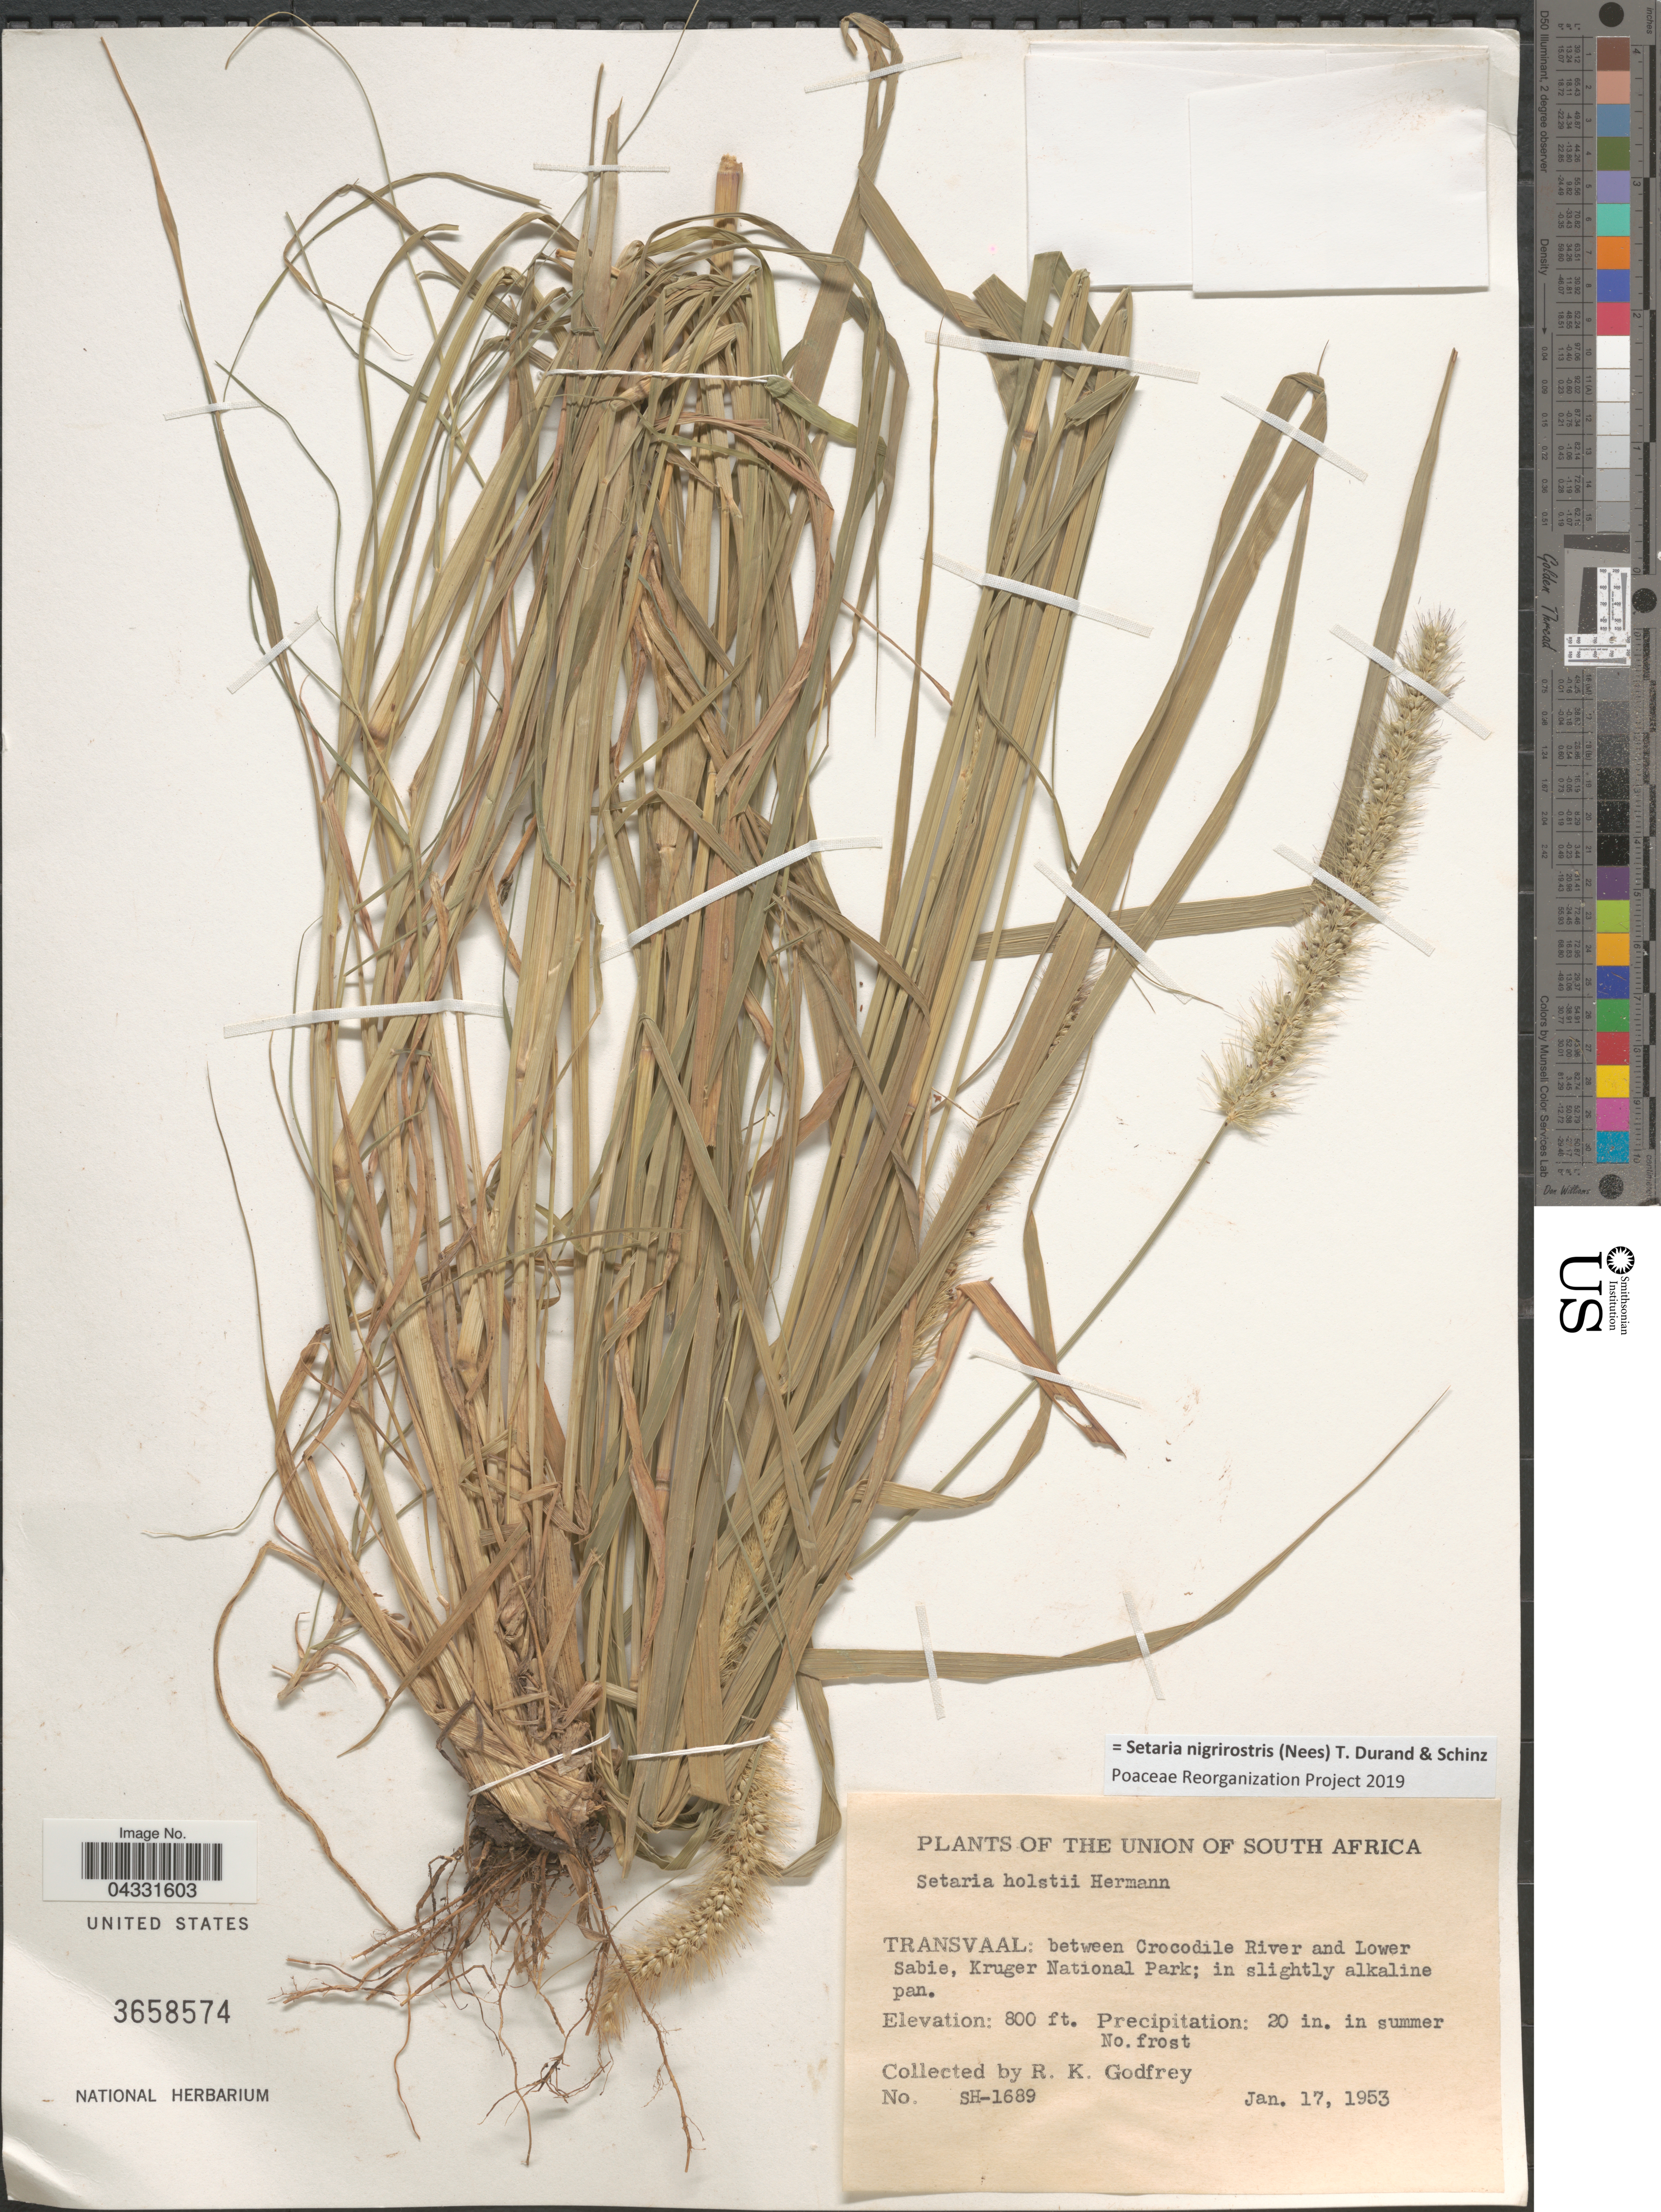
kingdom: Plantae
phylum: Tracheophyta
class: Liliopsida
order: Poales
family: Poaceae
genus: Setaria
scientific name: Setaria nigrirostris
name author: (Nees) Durand & Schinz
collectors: R. K. Godfrey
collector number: SH-1689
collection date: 1953-01-17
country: South Africa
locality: Union of South Africa. Transvaal: between Crocodile River and Lower Sabie, Kruger National Park; in slightly alkaline pan.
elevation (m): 244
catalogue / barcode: US 3658574